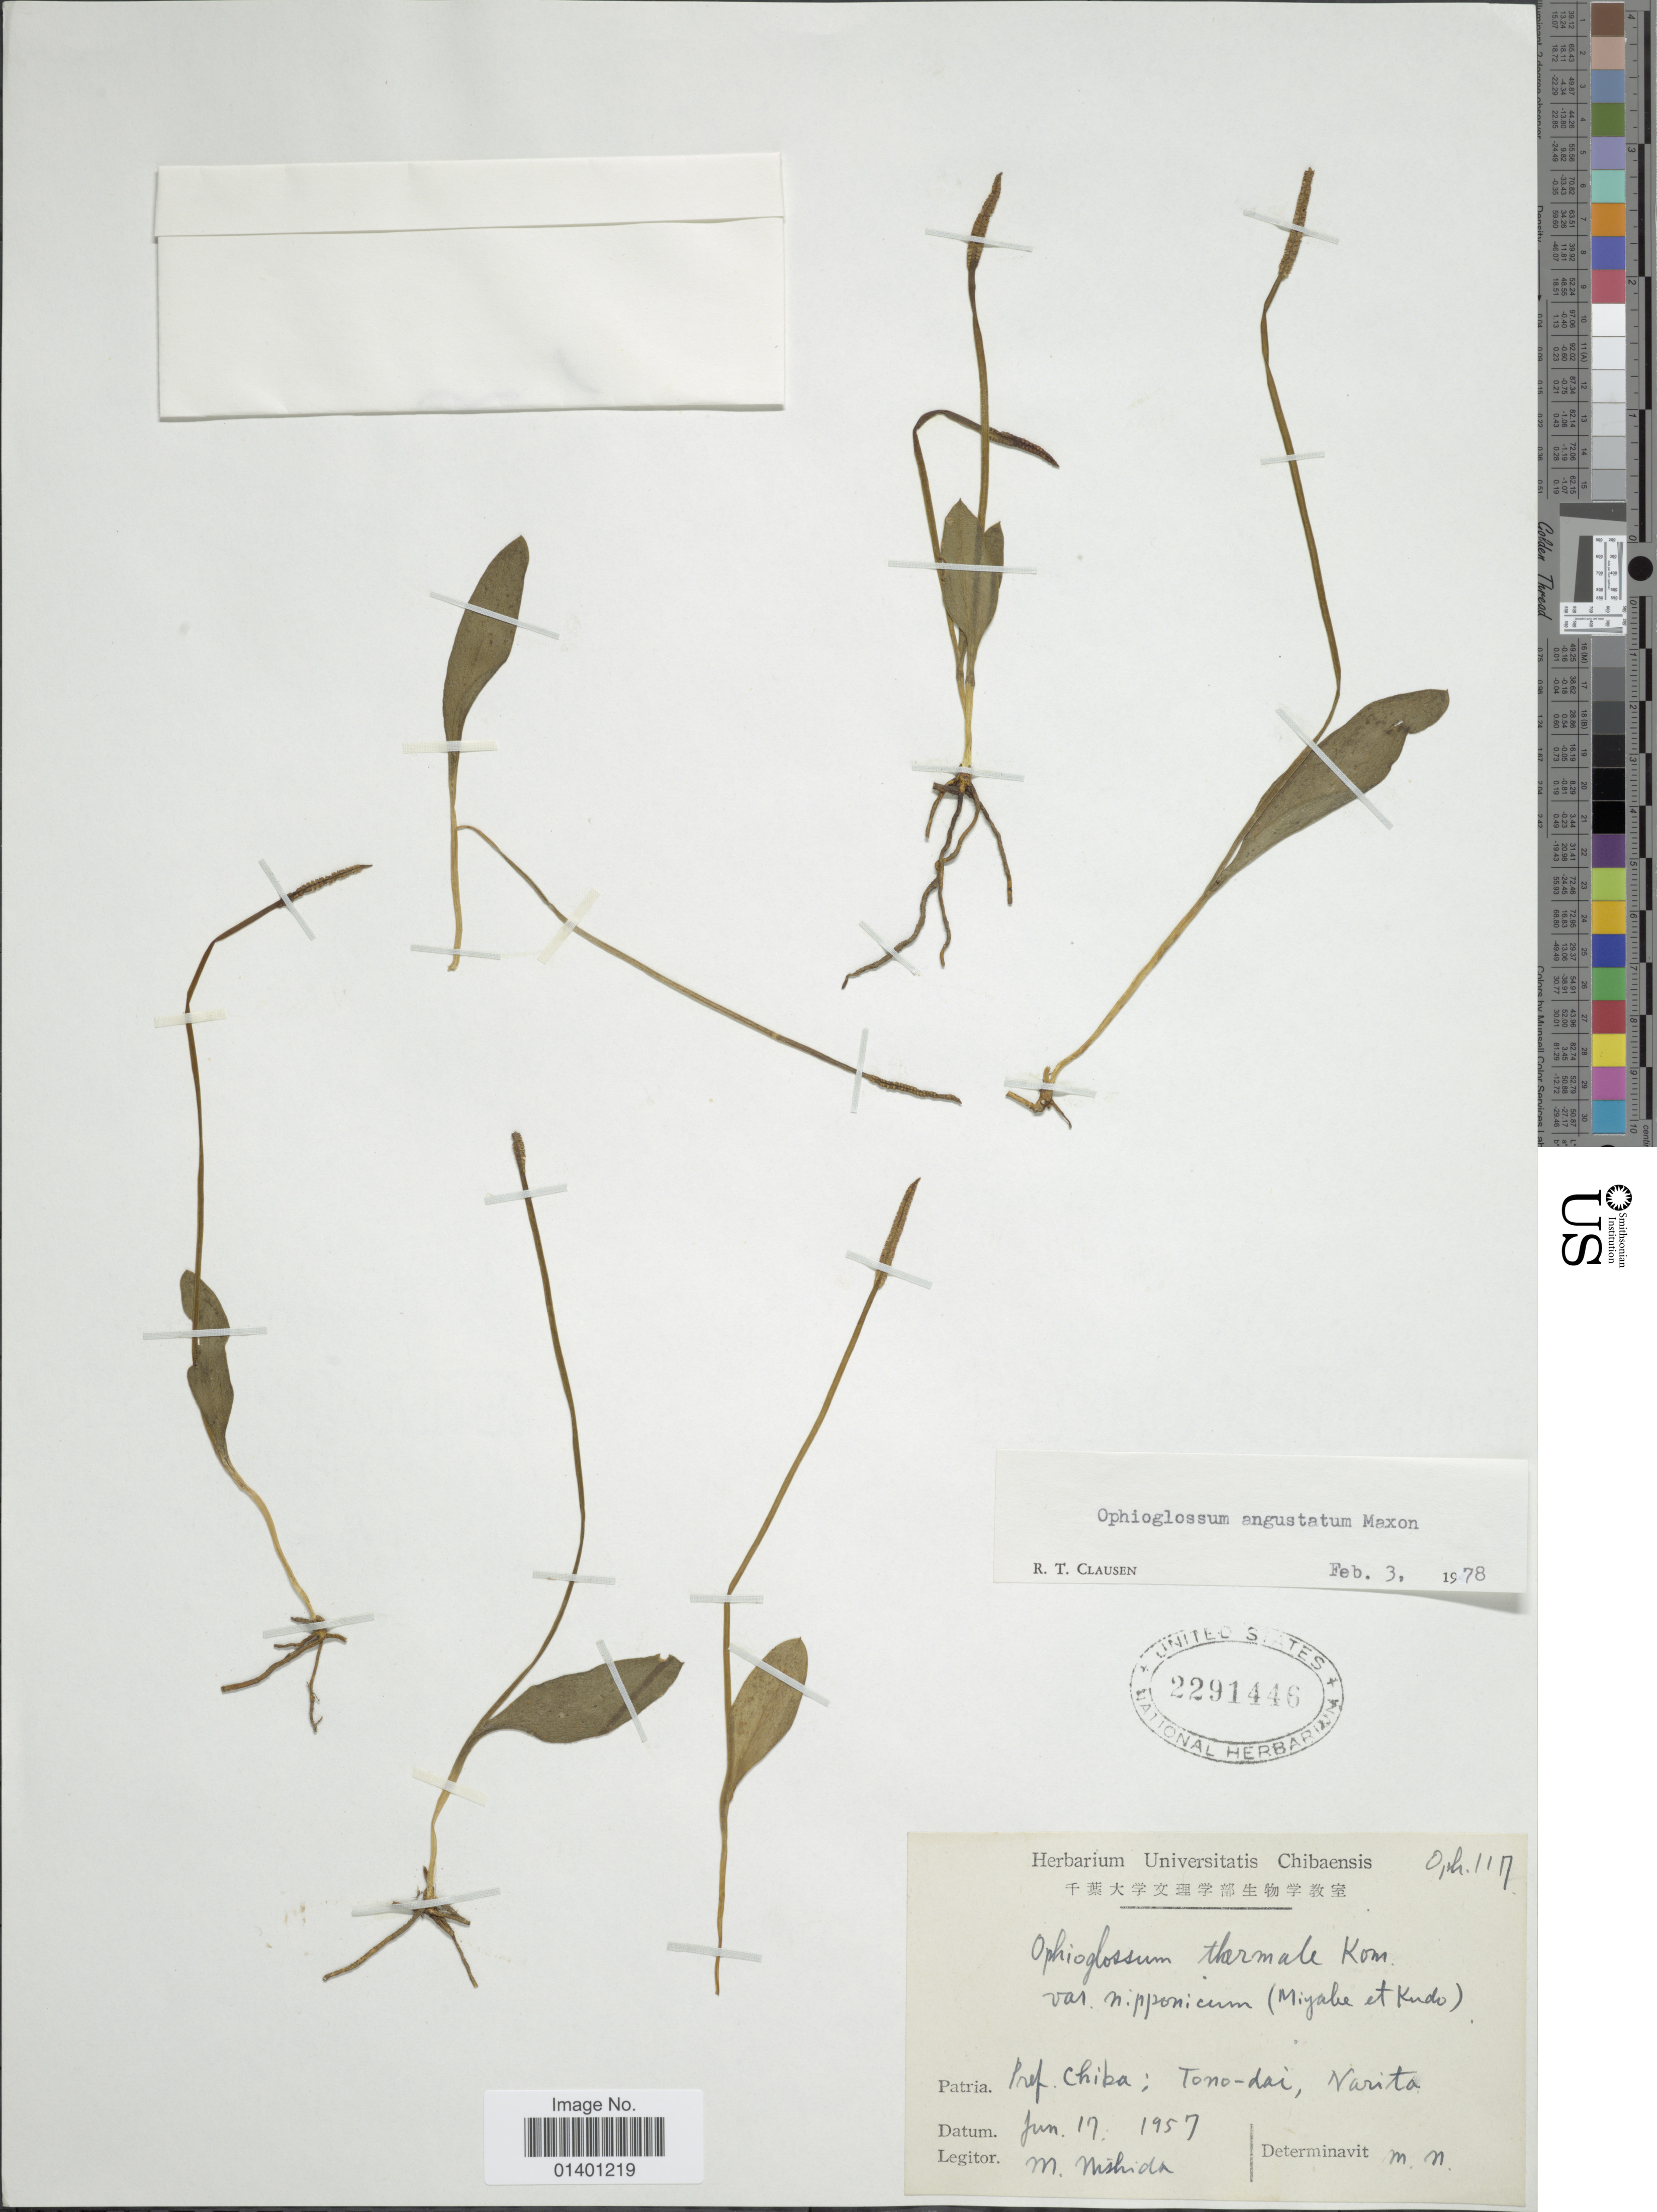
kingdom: Plantae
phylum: Tracheophyta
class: Polypodiopsida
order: Ophioglossales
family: Ophioglossaceae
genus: Ophioglossum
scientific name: Ophioglossum angustulatum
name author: Maxon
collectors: M. Nishida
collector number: oph. 1117*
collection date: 1957-06-17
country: Japan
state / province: Tiba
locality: Pref. Chiba; Tono-dai, Narita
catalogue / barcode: US 2291446